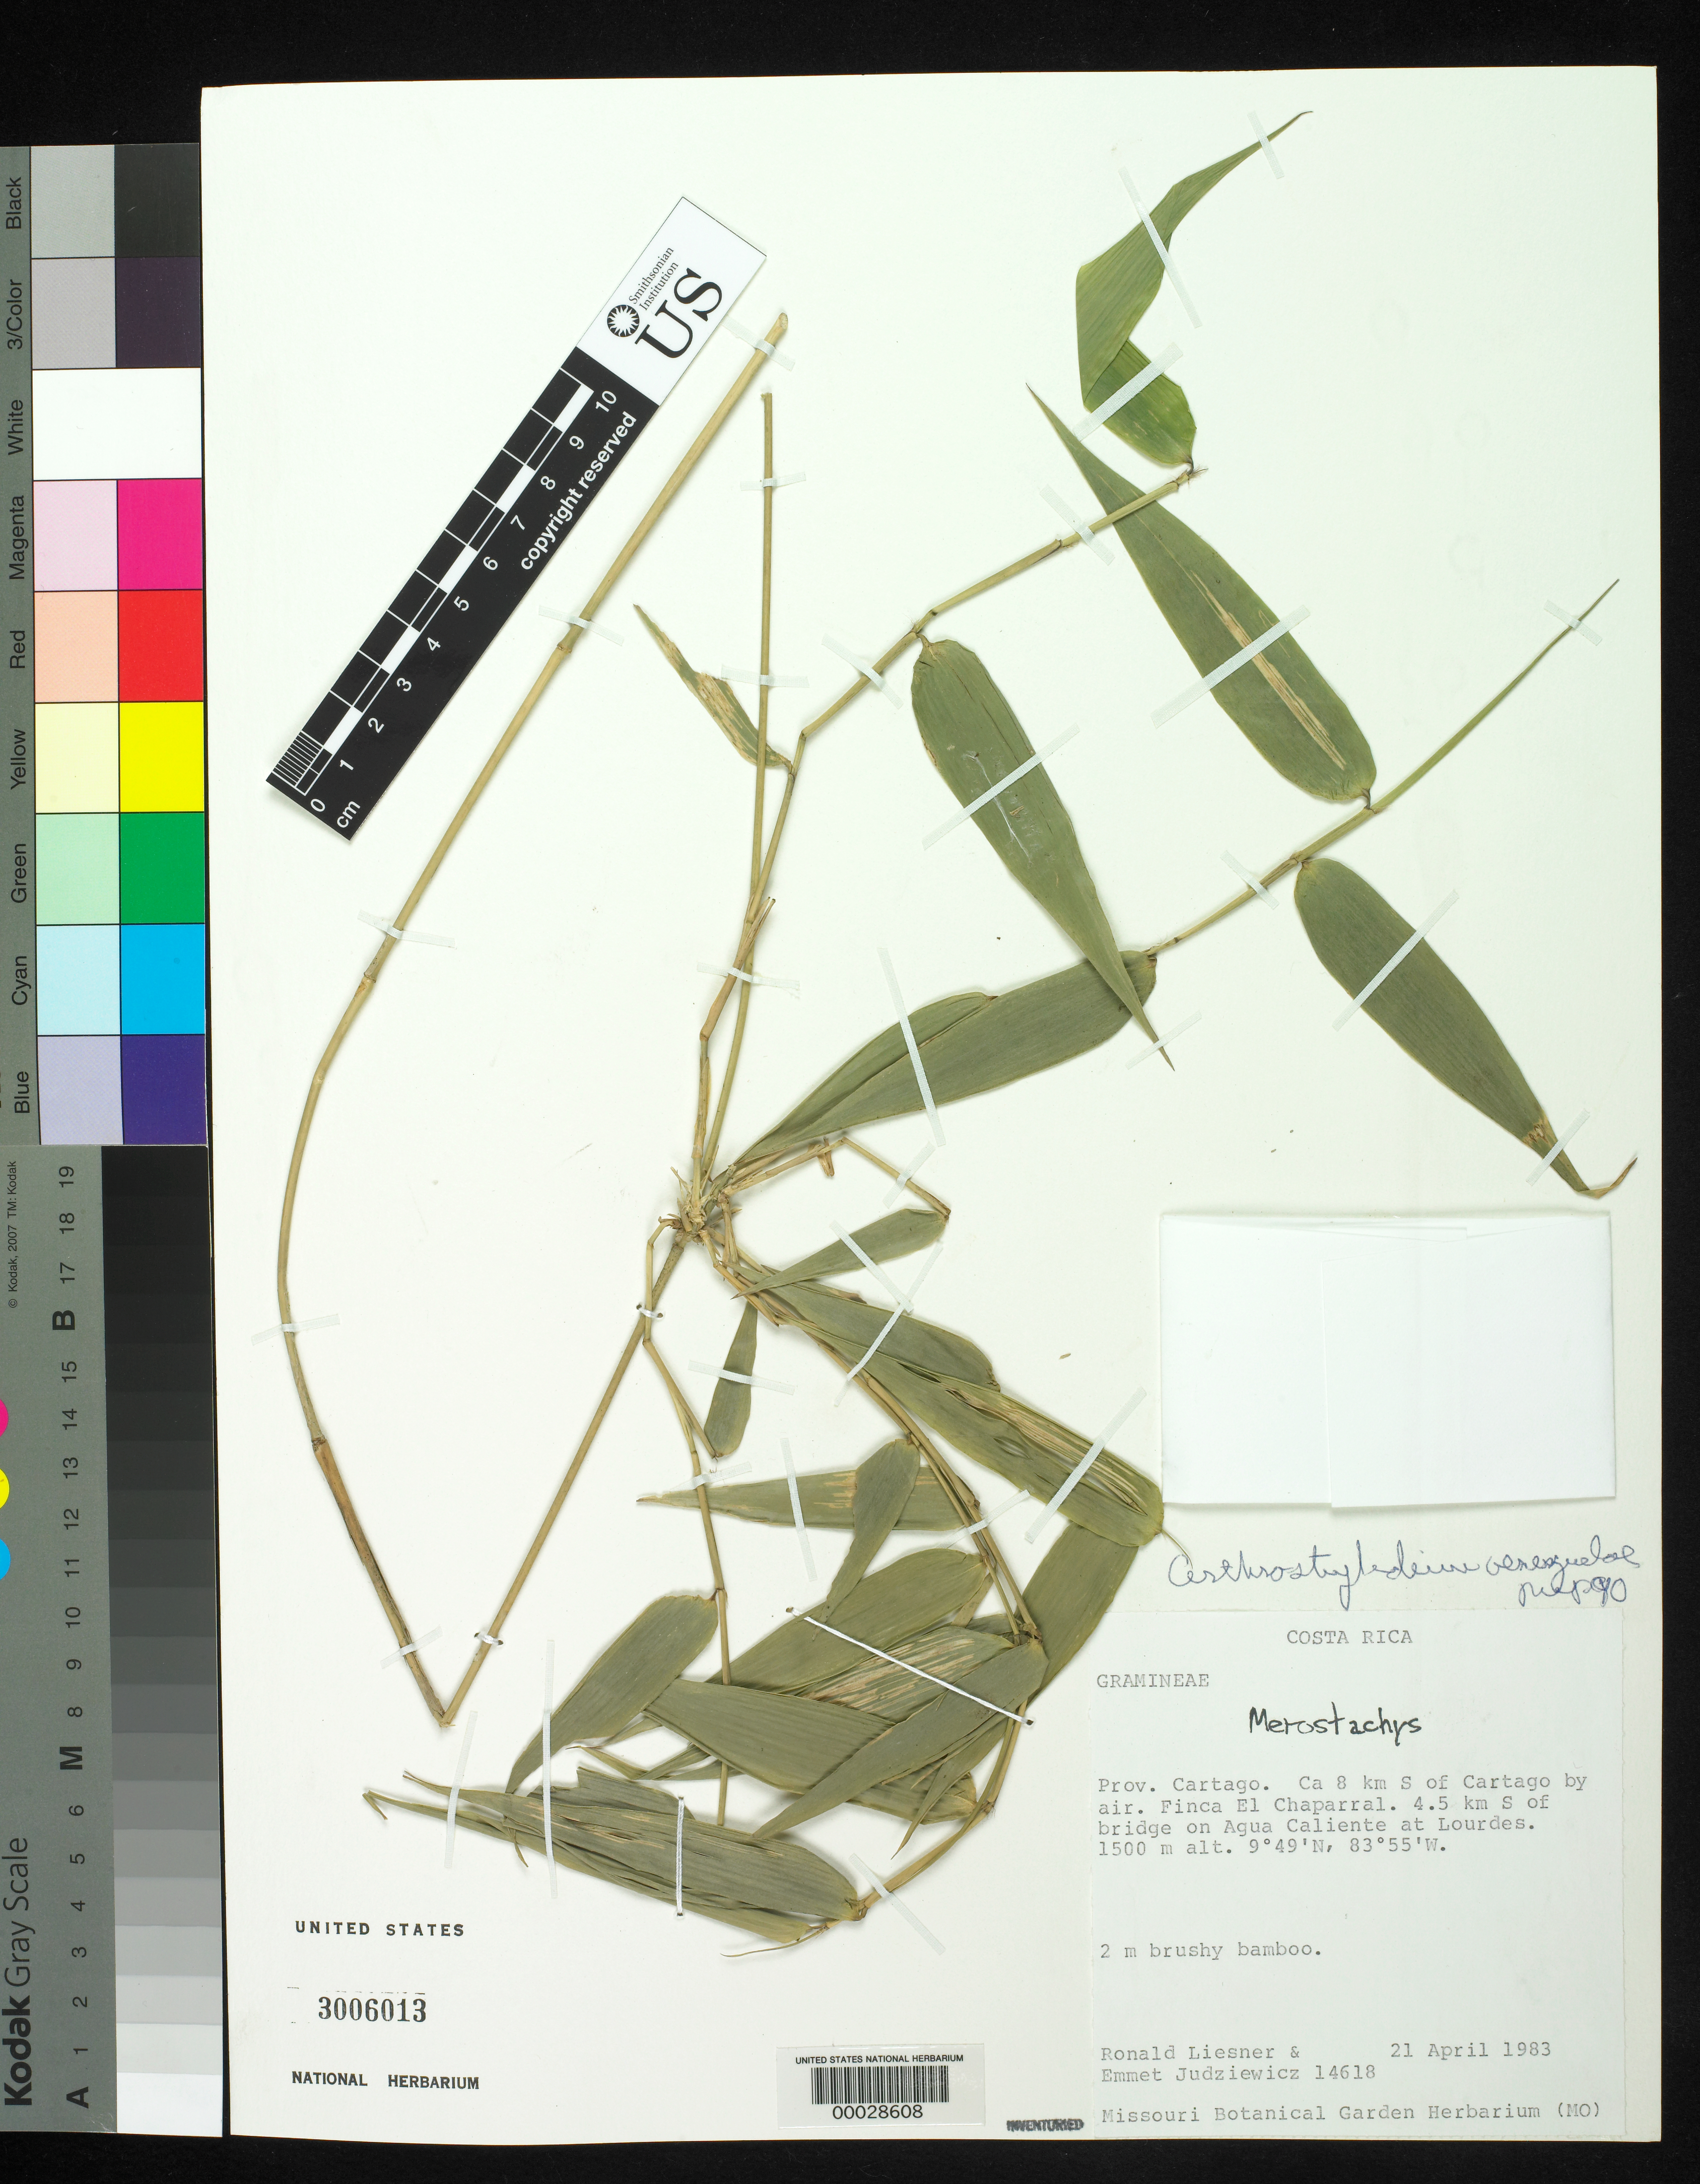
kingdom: Plantae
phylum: Tracheophyta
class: Liliopsida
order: Poales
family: Poaceae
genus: Arthrostylidium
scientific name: Arthrostylidium venezuelae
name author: (Steud.) McClure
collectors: R. L. Liesner & E. J. Judziewicz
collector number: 14618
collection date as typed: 21 Apr 1983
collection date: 1983-04-21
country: Costa Rica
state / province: Cartago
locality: Ca 8 km S of Cartago by air; Finca El Chaparral; 4.5 km S of bridge on Agua Caliente at Lourdes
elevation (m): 1500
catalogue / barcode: US 3006013